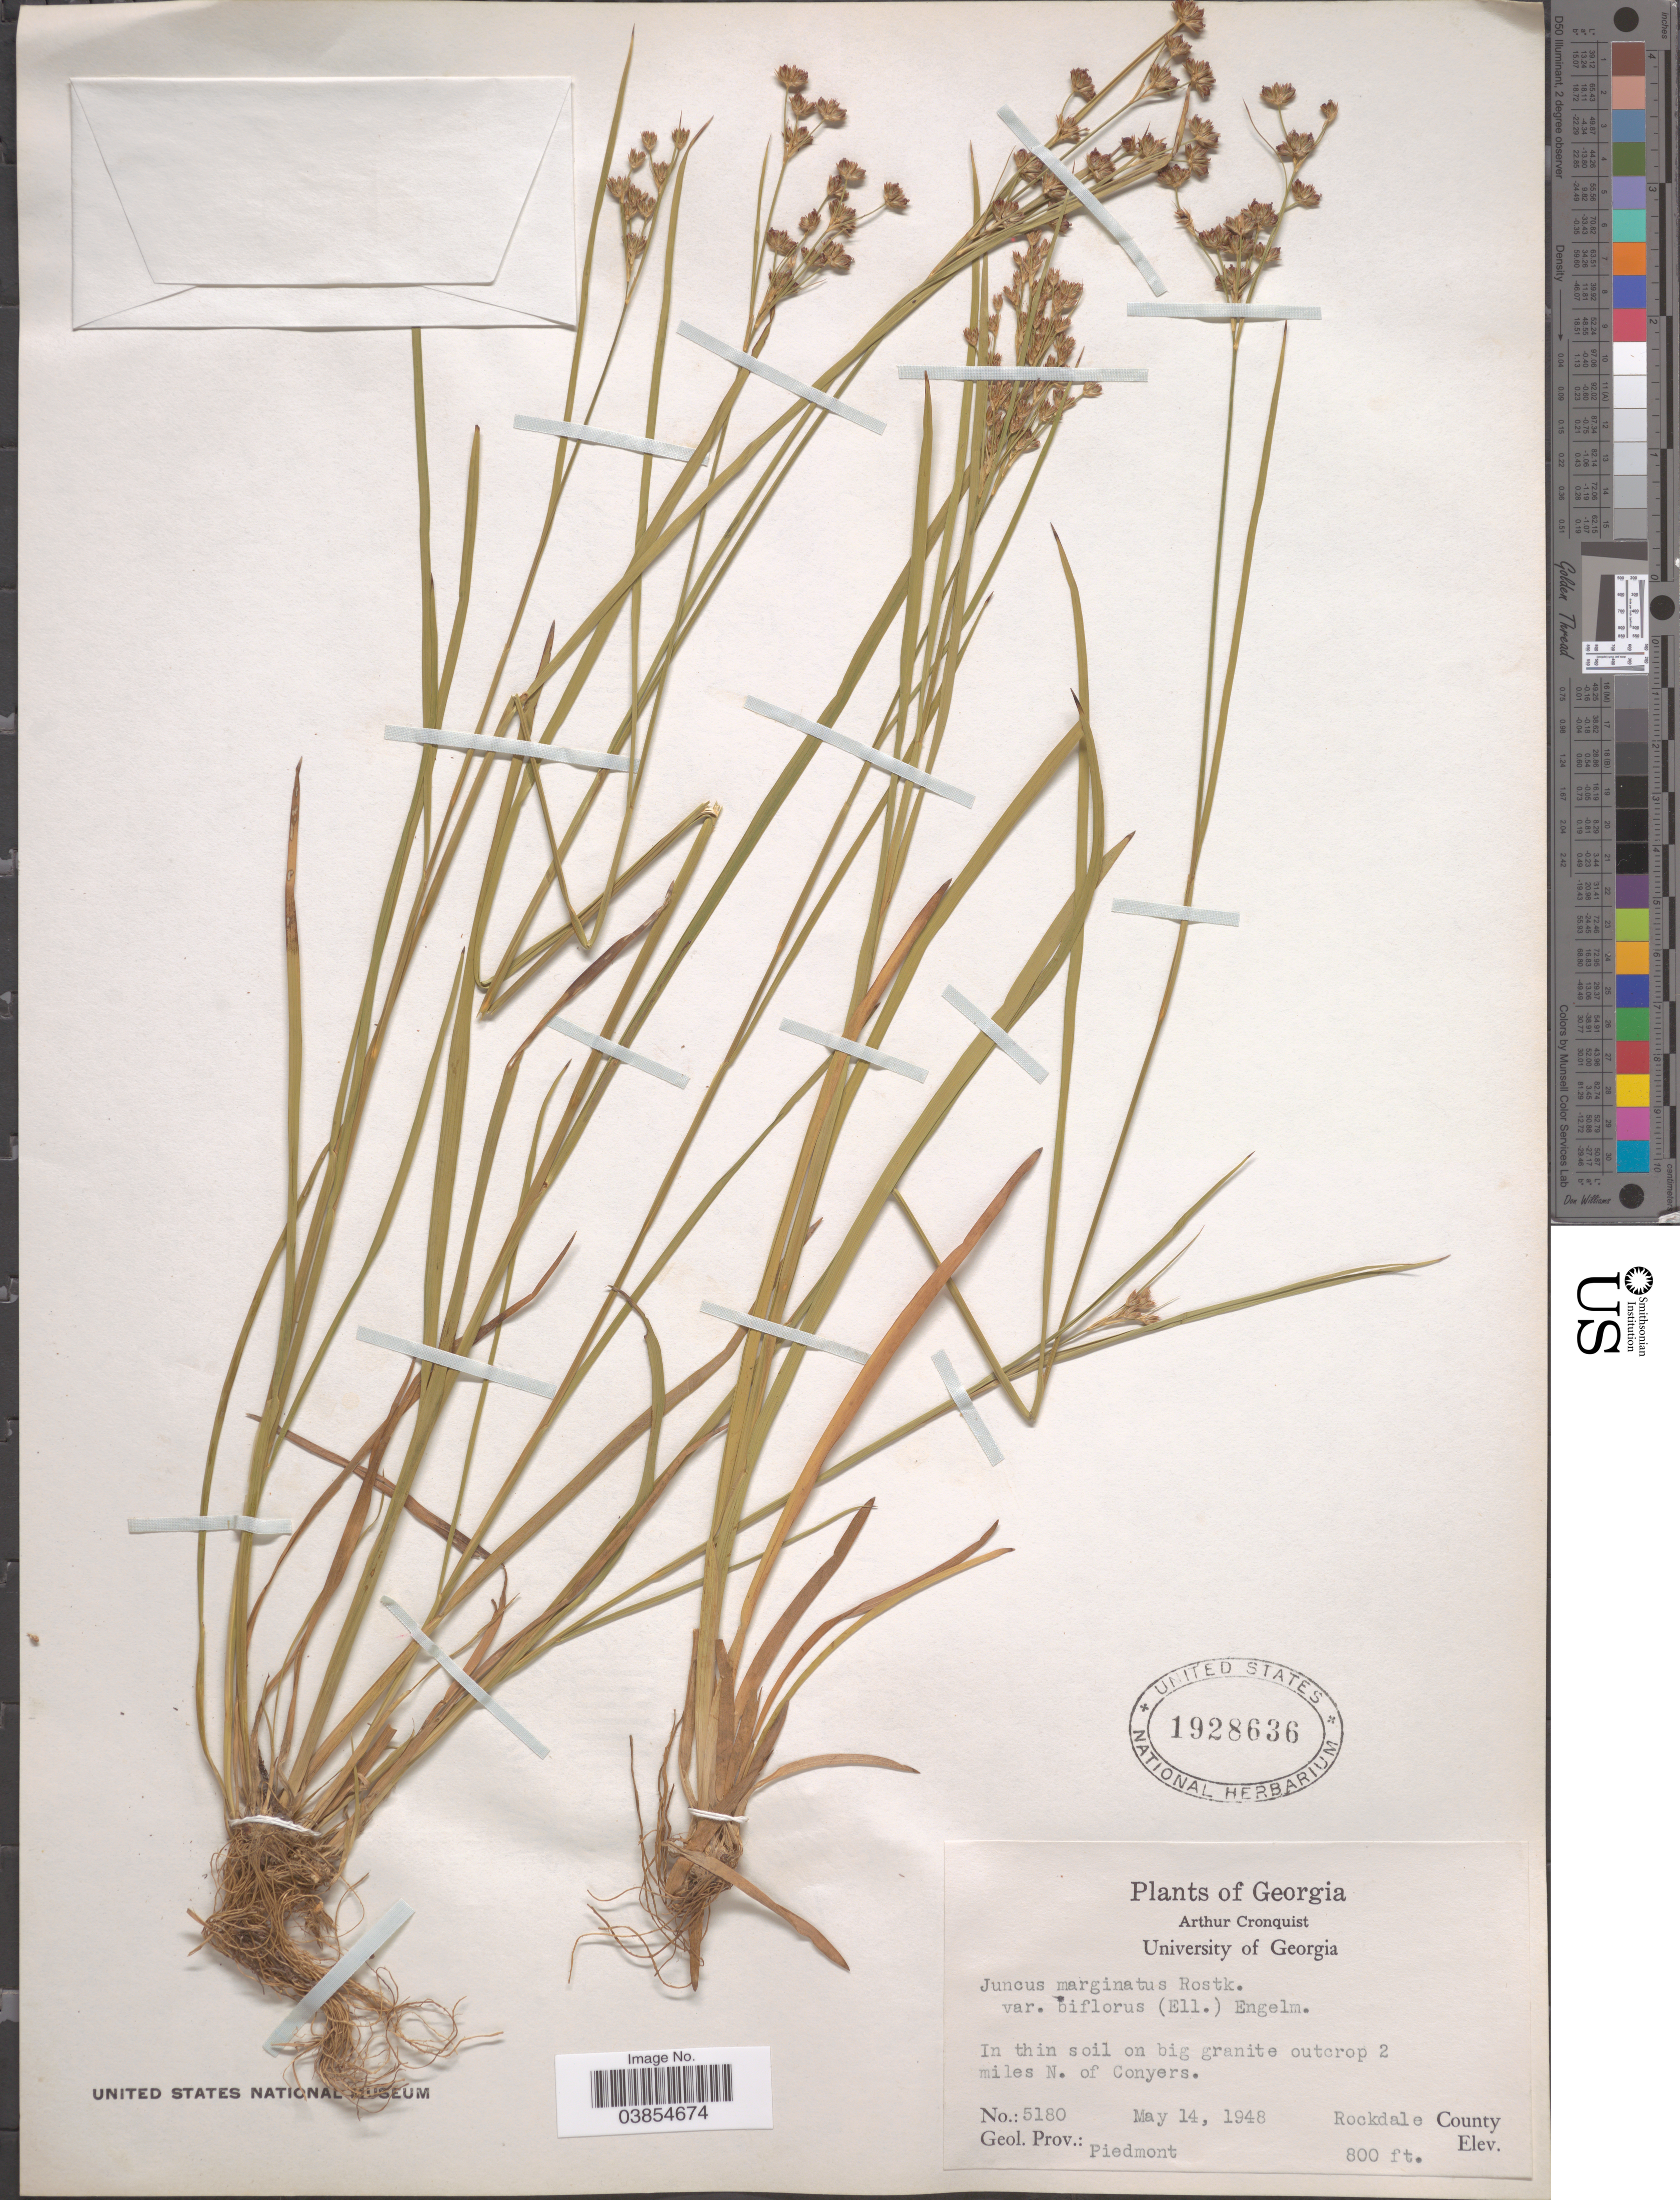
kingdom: Plantae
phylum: Tracheophyta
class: Liliopsida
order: Poales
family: Juncaceae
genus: Juncus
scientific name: Juncus marginatus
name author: Rostk.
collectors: A. J. Cronquist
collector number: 5180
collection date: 1948-05-14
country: United States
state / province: Georgia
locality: In thin soil on big granite outcrop 2 miles N. of Conyers. Rockdale County. Geol. Prov.: Piedmont.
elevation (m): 244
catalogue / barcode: US 1928636